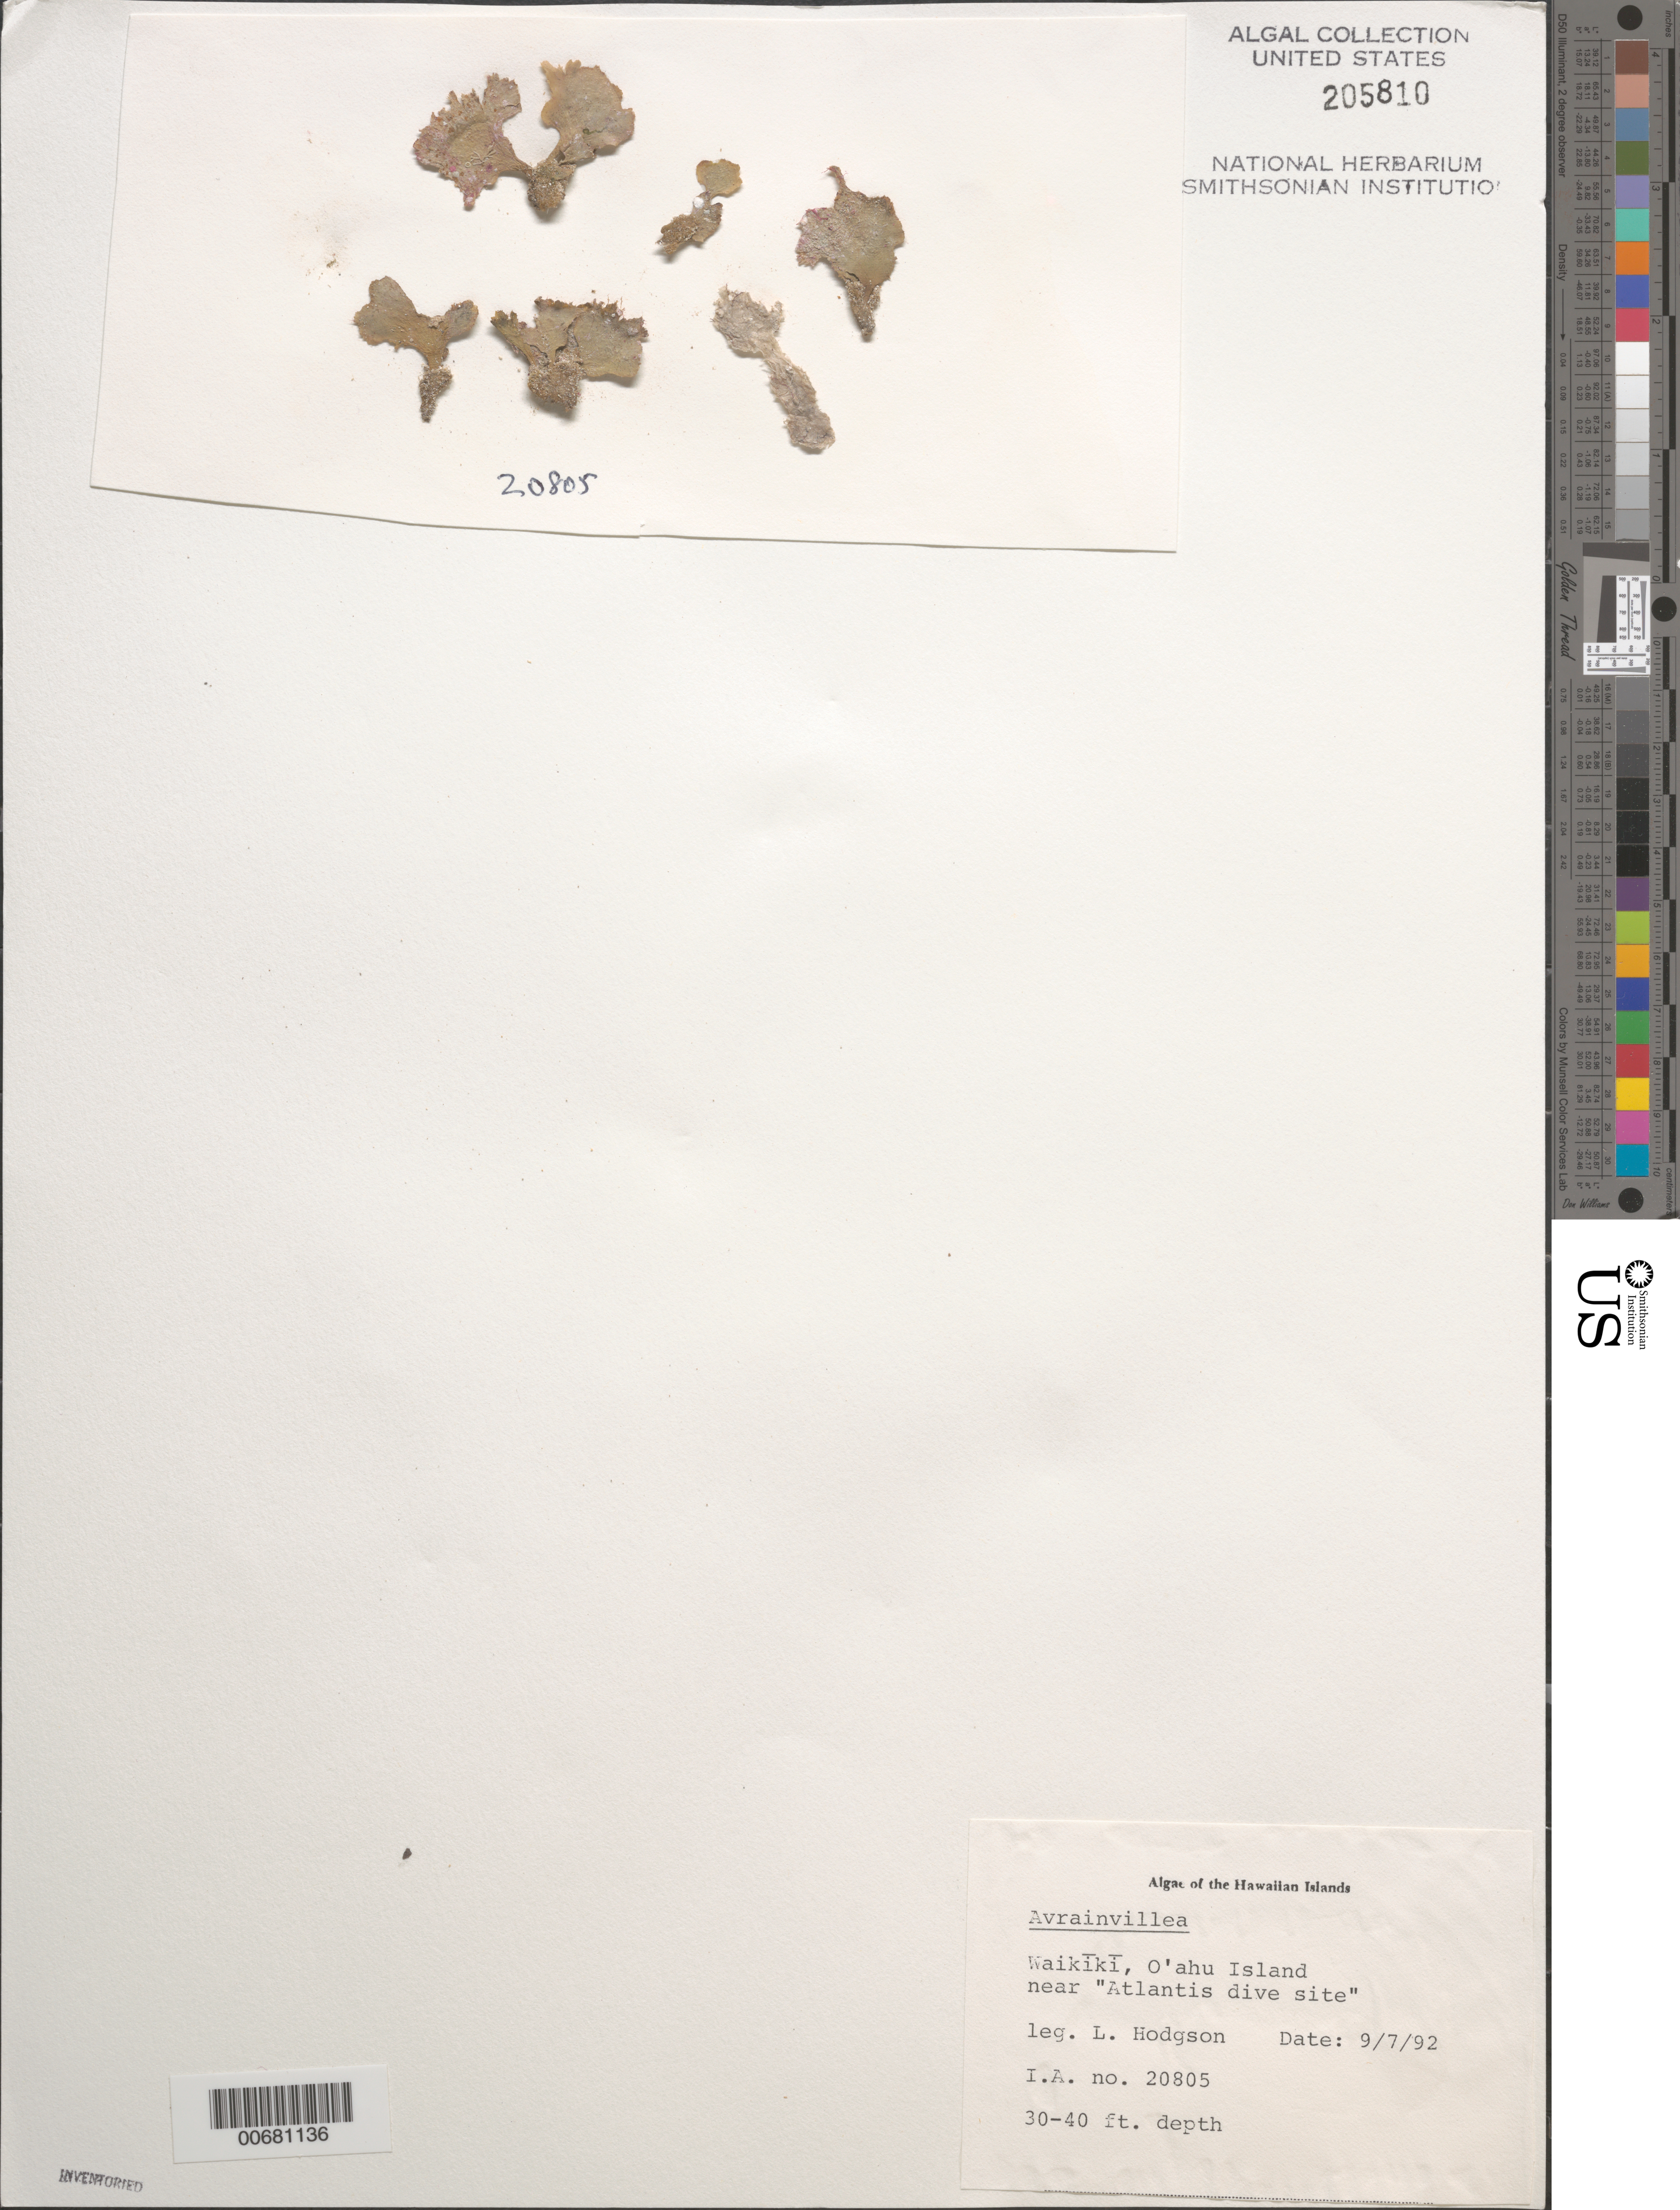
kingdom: Plantae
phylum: Chlorophyta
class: Ulvophyceae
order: Bryopsidales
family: Dichotomosiphonaceae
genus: Avrainvillea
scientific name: Avrainvillea sp.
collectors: L. M. Hodgson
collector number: IAA 20805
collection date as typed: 07 Sep 1992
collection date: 1992-09-07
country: United States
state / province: Hawaii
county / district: Honolulu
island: Oahu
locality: Waikiki, near Atlantis dive site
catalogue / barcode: US 205810